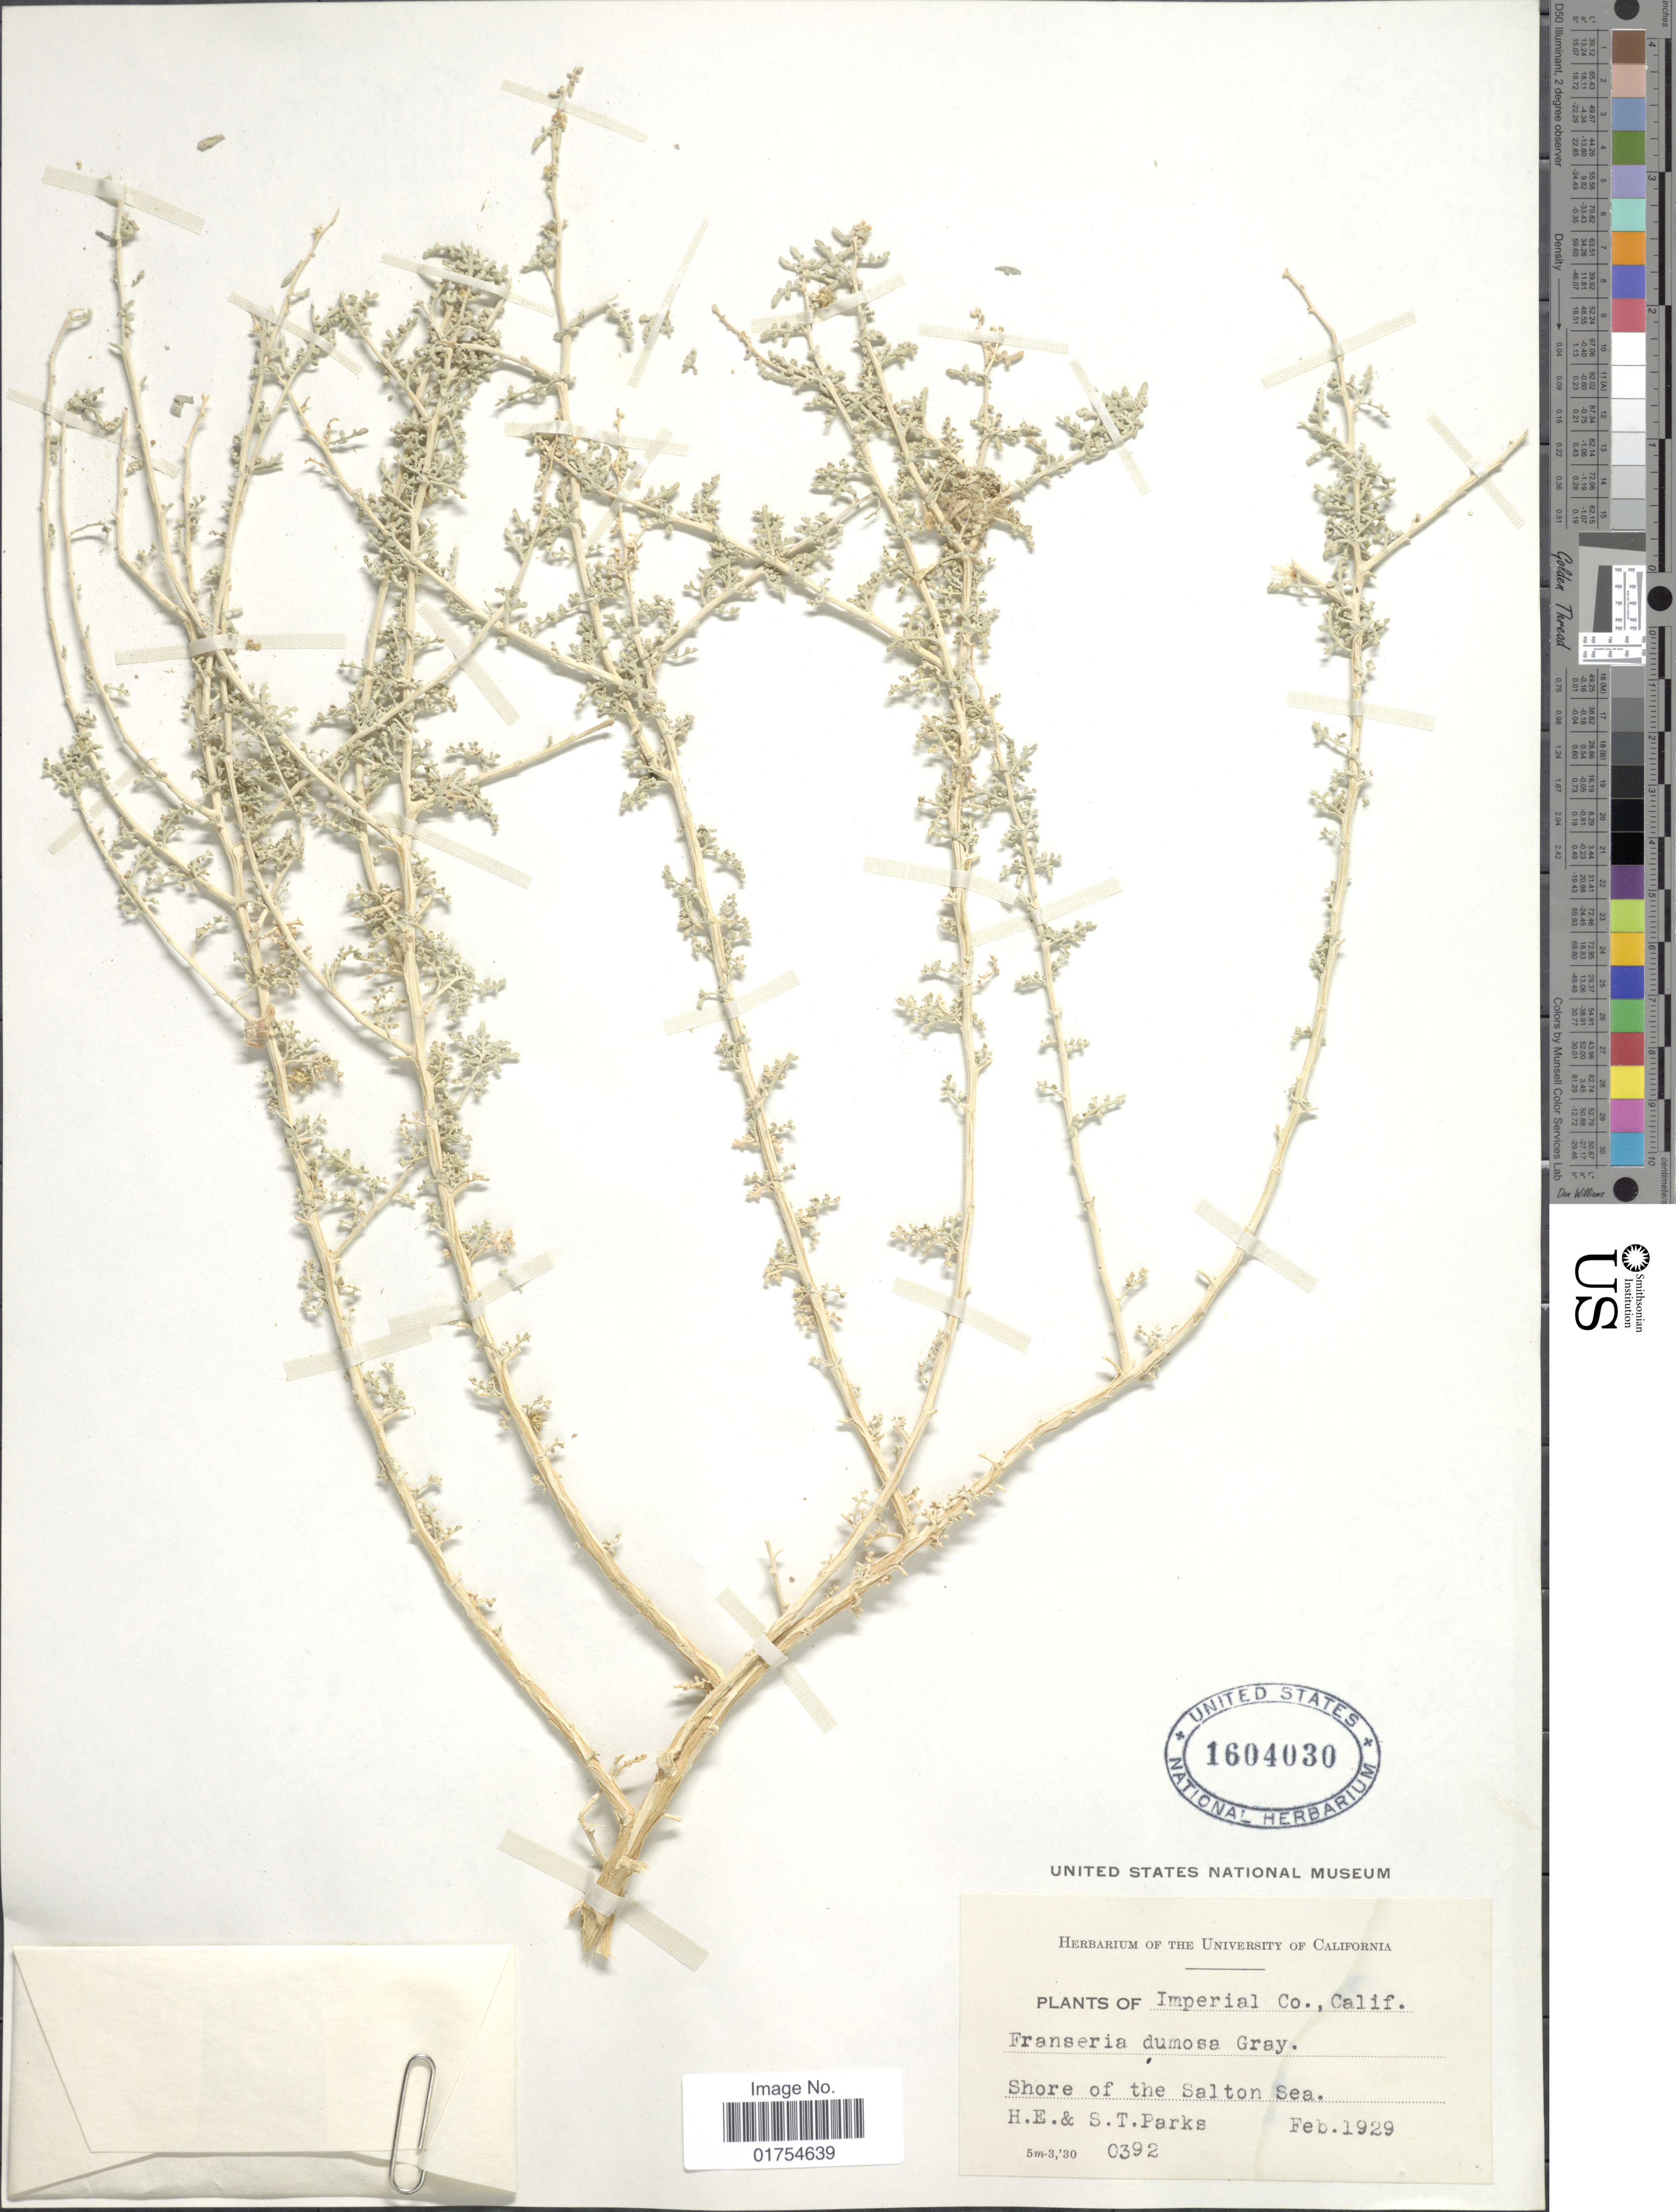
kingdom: Plantae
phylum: Tracheophyta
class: Magnoliopsida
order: Asterales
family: Asteraceae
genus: Franseria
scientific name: Franseria dumosa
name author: A. Gray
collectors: H. E. Parks & S. Parks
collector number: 0392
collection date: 1929-02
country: United States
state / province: California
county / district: Imperial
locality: Imperial Co., Shore of the Salton Sea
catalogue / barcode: US 1604030